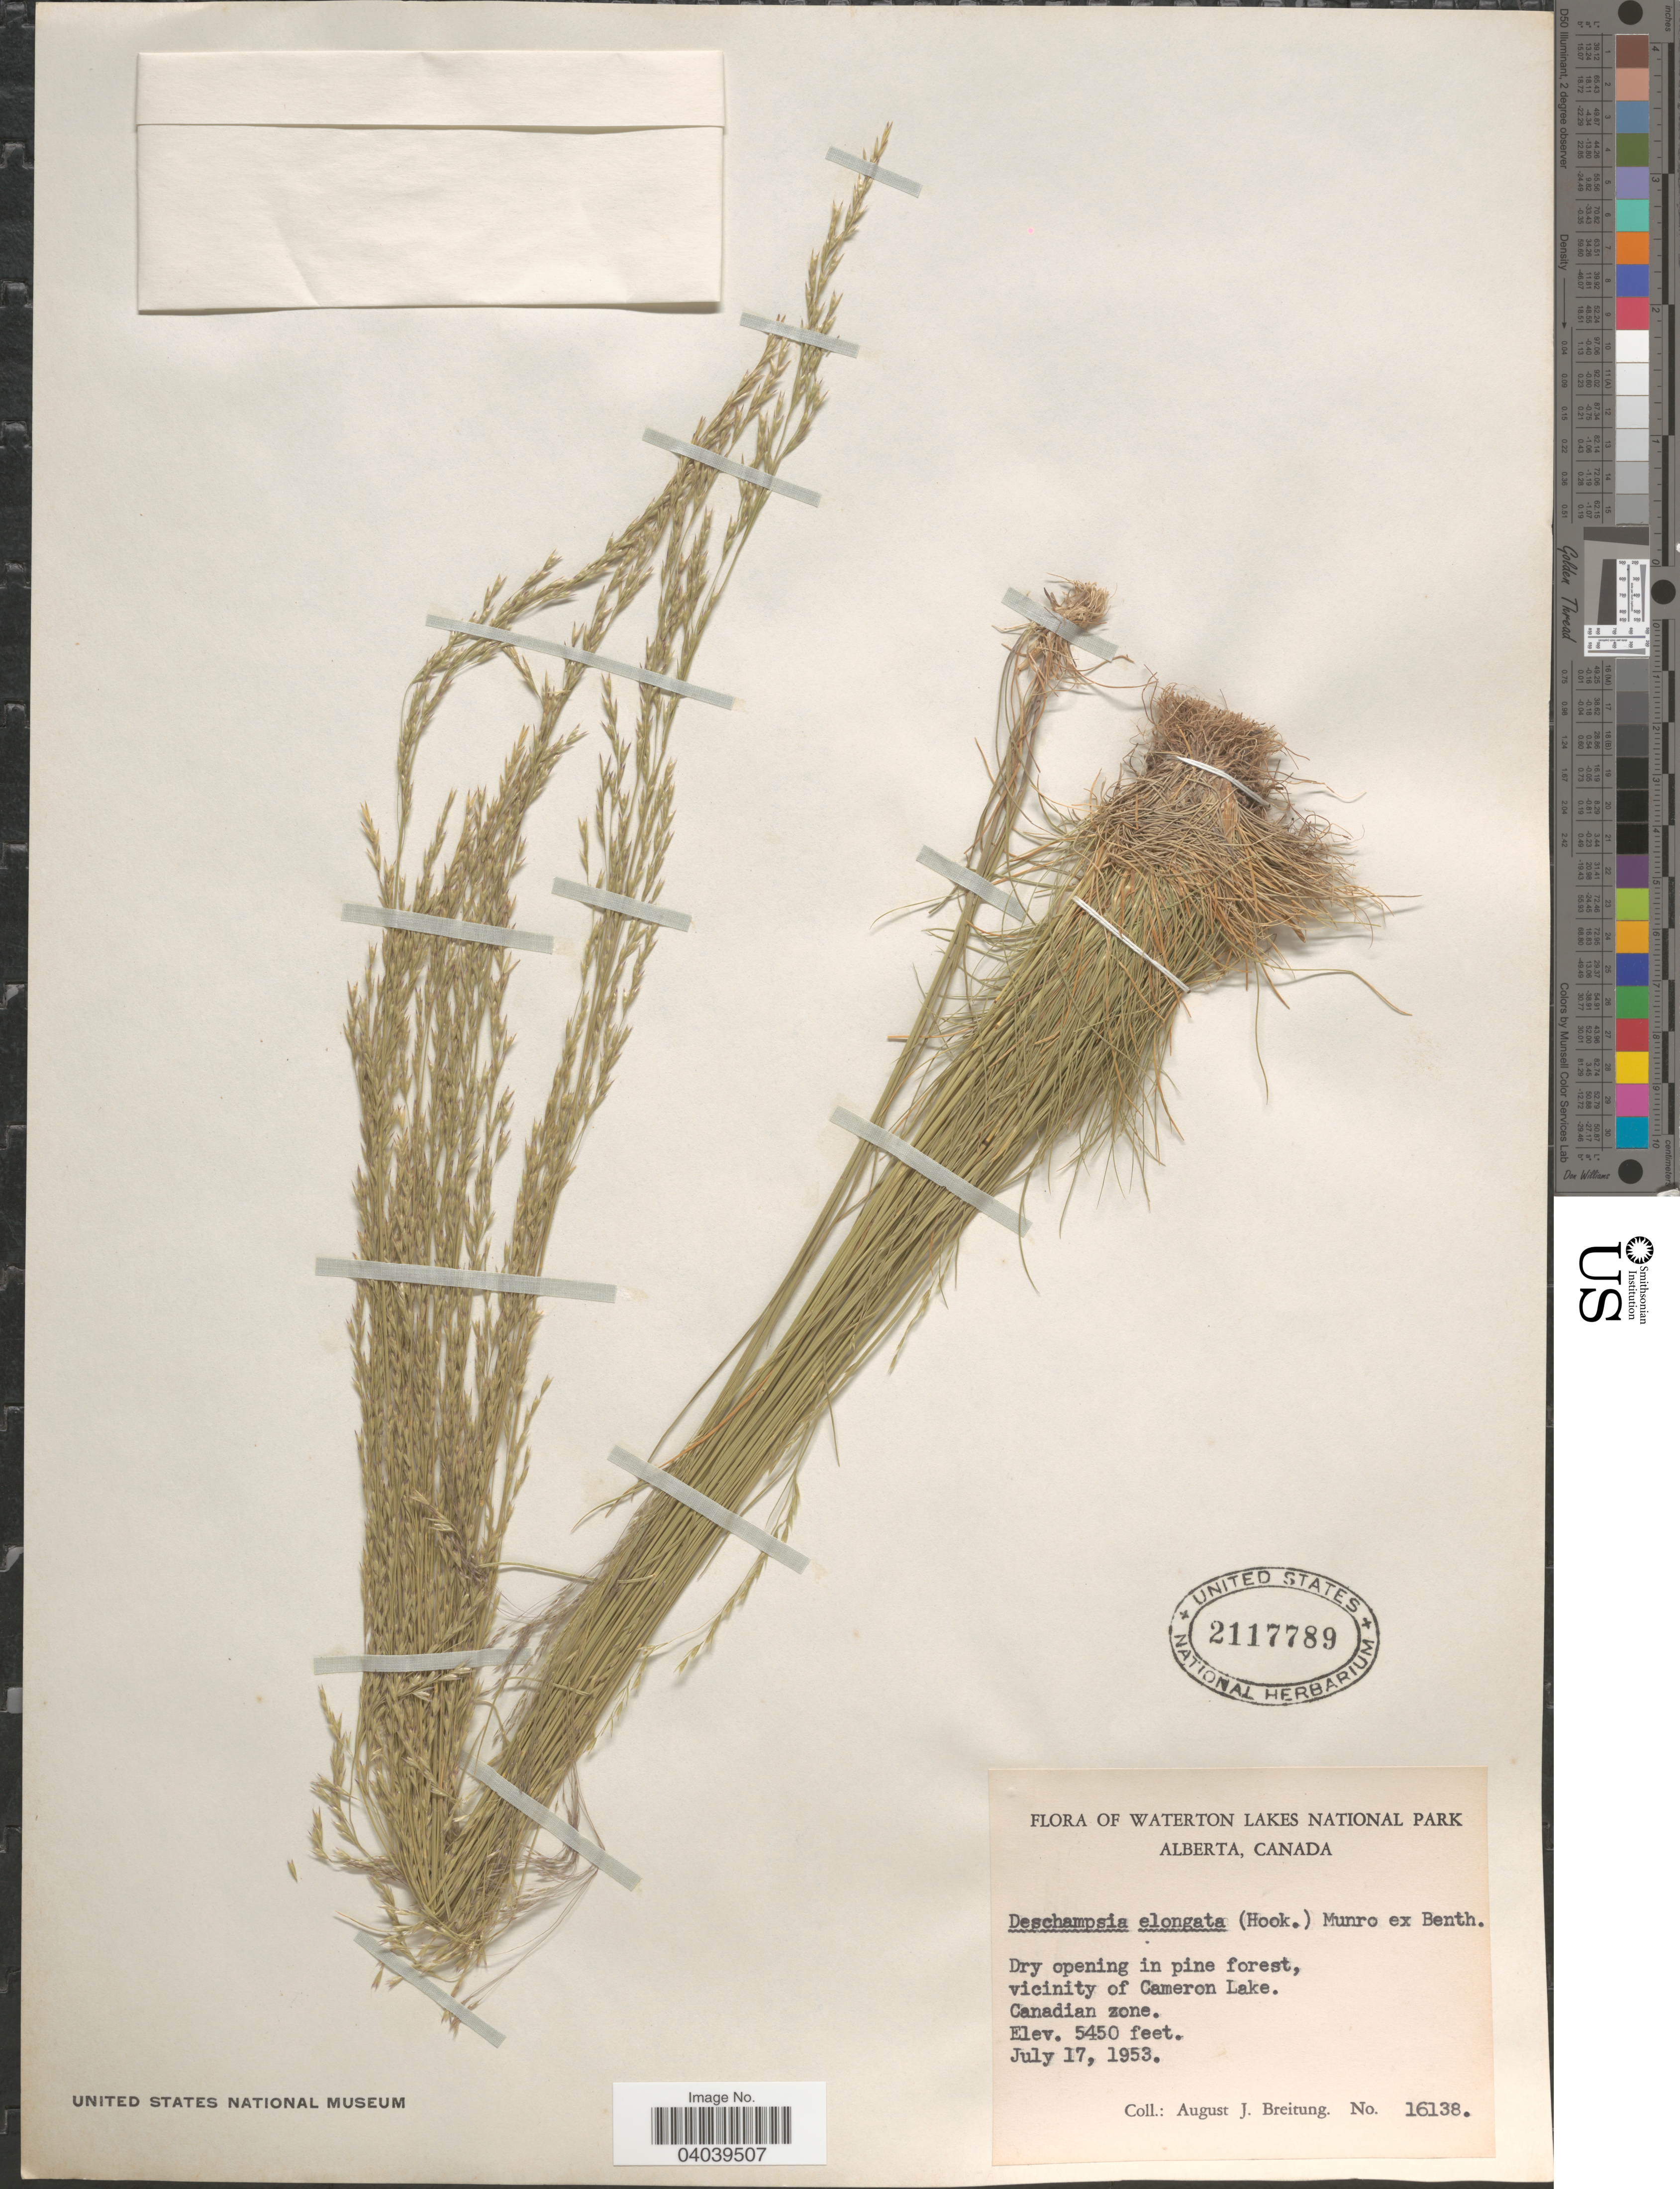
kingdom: Plantae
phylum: Tracheophyta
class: Liliopsida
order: Poales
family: Poaceae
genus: Deschampsia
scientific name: Deschampsia elongata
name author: (Hook.) Munro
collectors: A. Breitung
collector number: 16138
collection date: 1953-07-17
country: Canada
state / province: Alberta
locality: Waterton Lakes National Park. Dry opening in pine forest, vicinity of Cameron Lake. Canadian zone.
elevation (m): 1661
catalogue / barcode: US 2117789